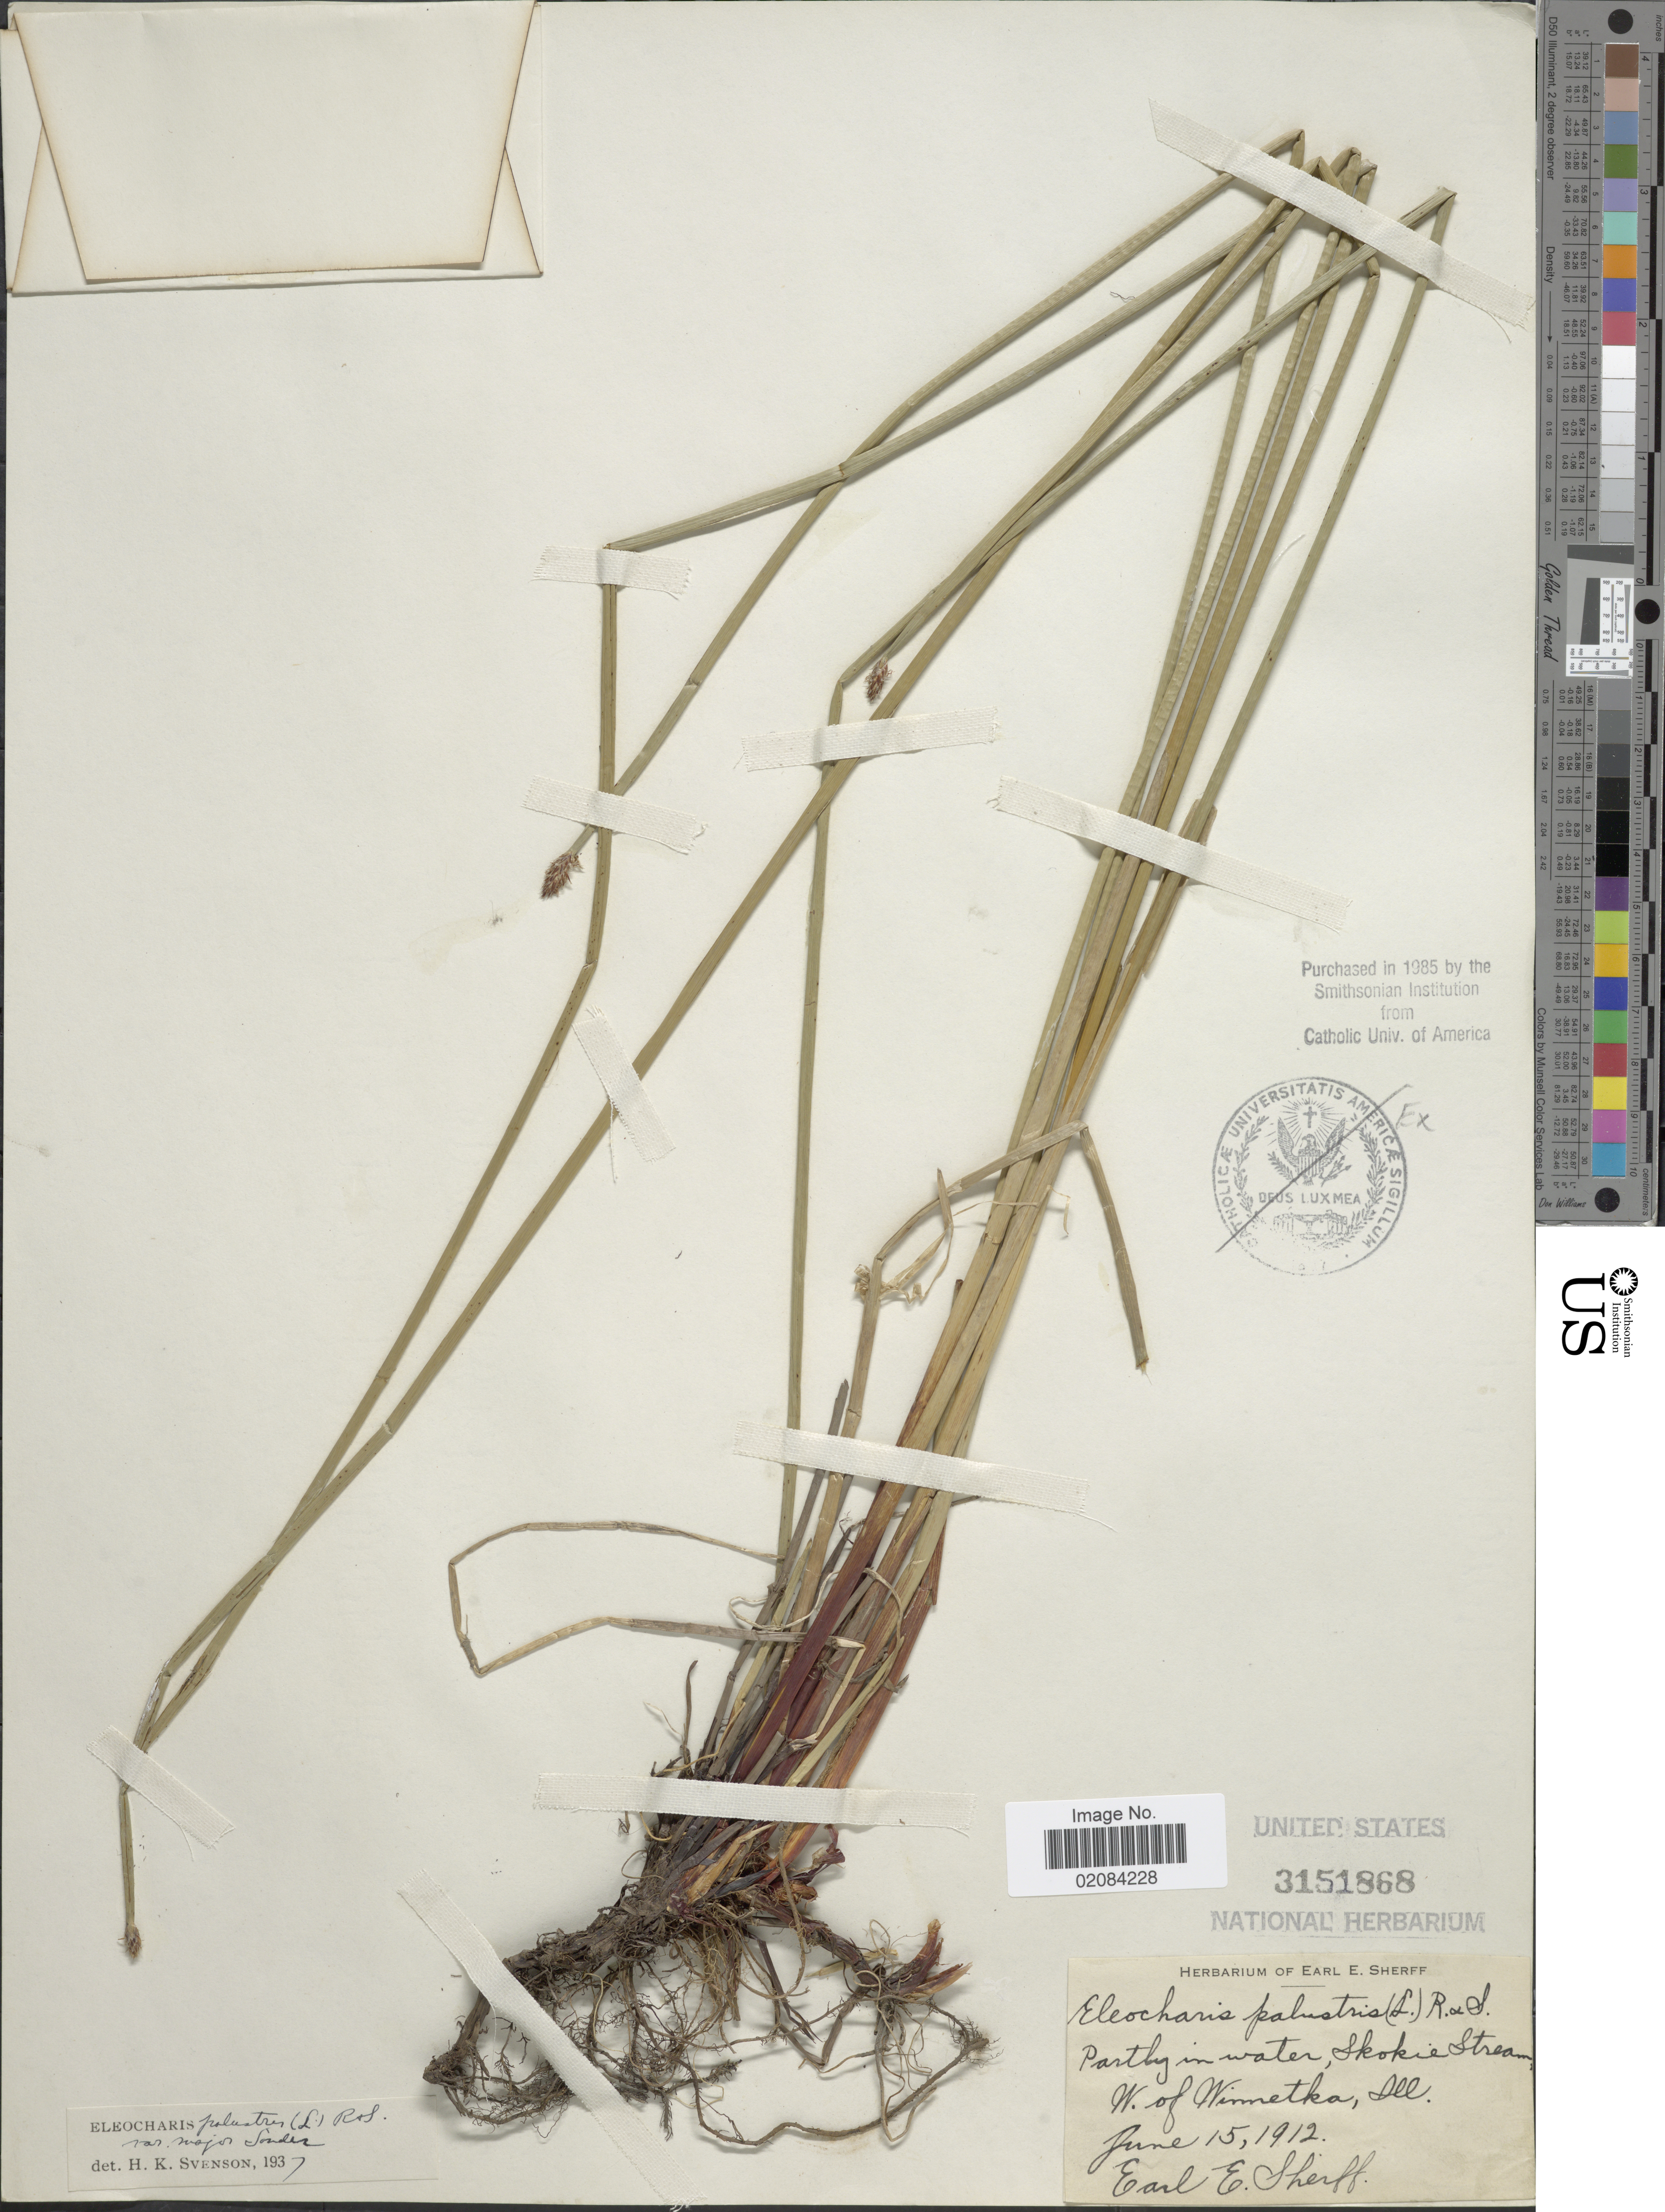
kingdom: Plantae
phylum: Tracheophyta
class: Liliopsida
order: Poales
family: Cyperaceae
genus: Eleocharis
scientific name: Eleocharis palustris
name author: (L.) Roem. & Schult.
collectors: E. E. Sherff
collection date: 1912-06-15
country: United States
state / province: Illinois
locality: W. of Winnetka, Ill.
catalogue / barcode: US 3151868